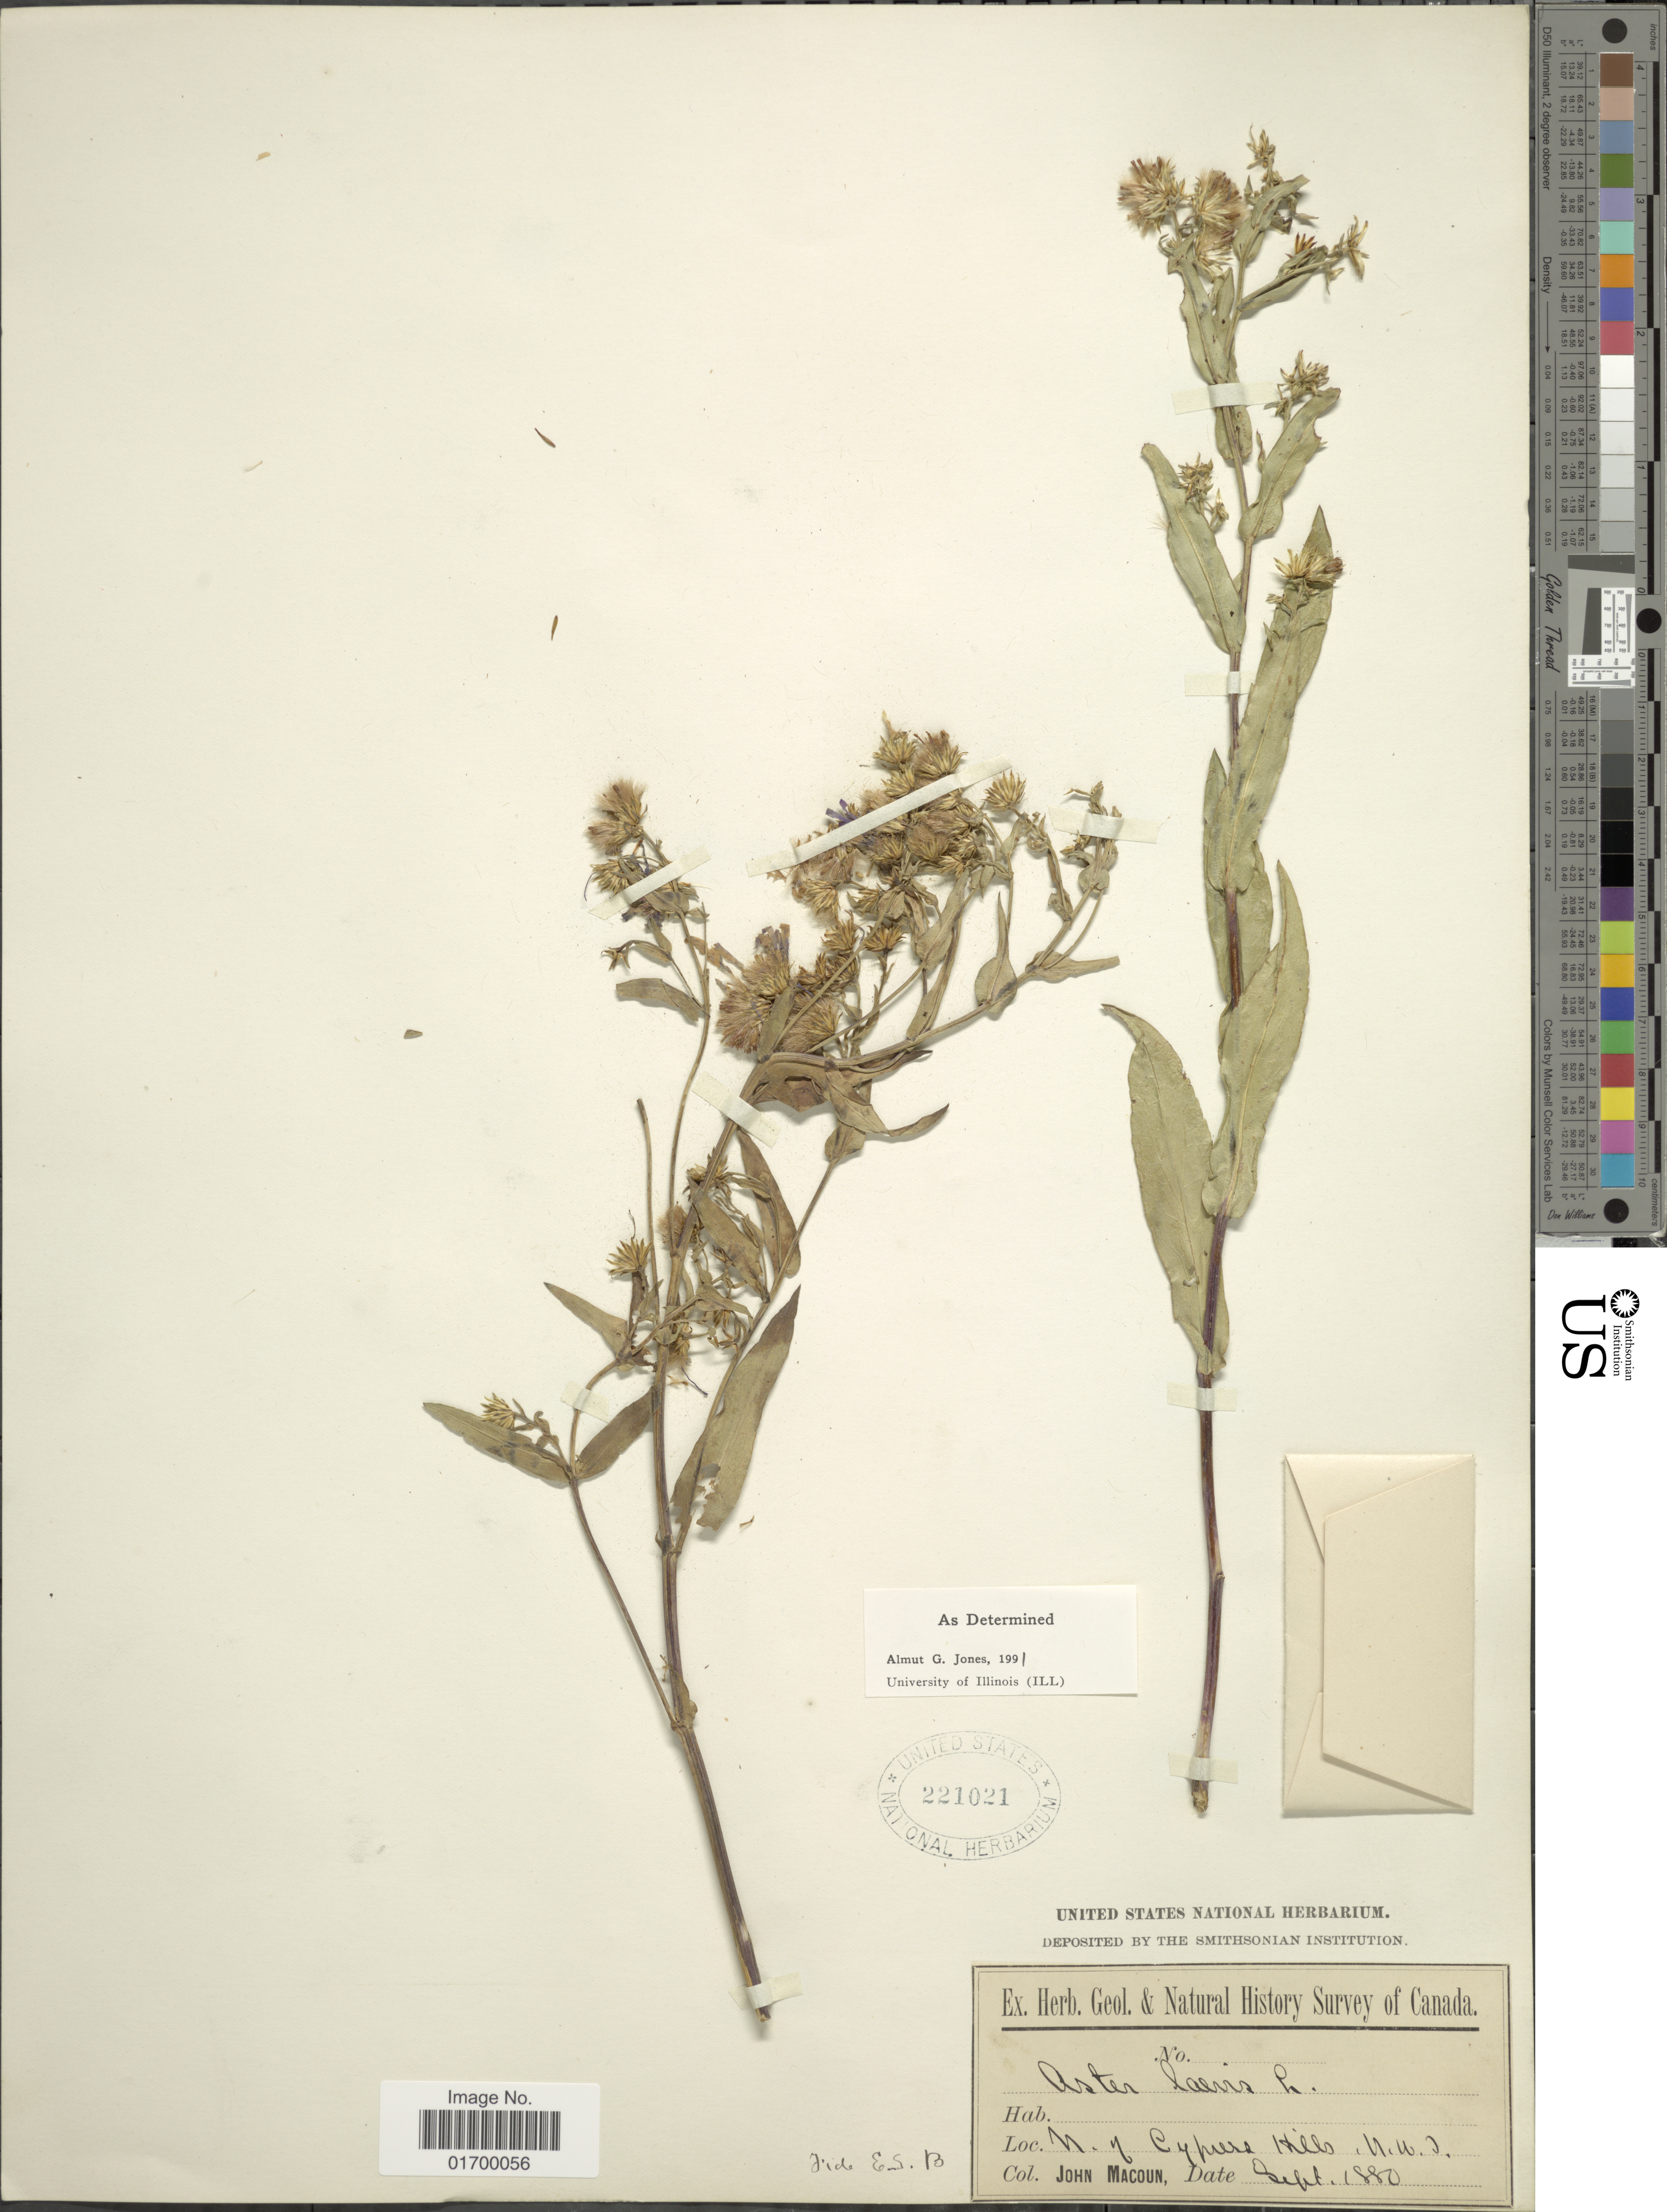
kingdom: Plantae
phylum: Tracheophyta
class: Magnoliopsida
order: Asterales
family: Asteraceae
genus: Symphyotrichum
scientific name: Symphyotrichum laeve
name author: (L.) Á. Löve & D. Löve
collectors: J. Macoun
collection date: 1880-09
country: Canada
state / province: Northwest Territories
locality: Cypress hills, N.W.T.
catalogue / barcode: US 221021